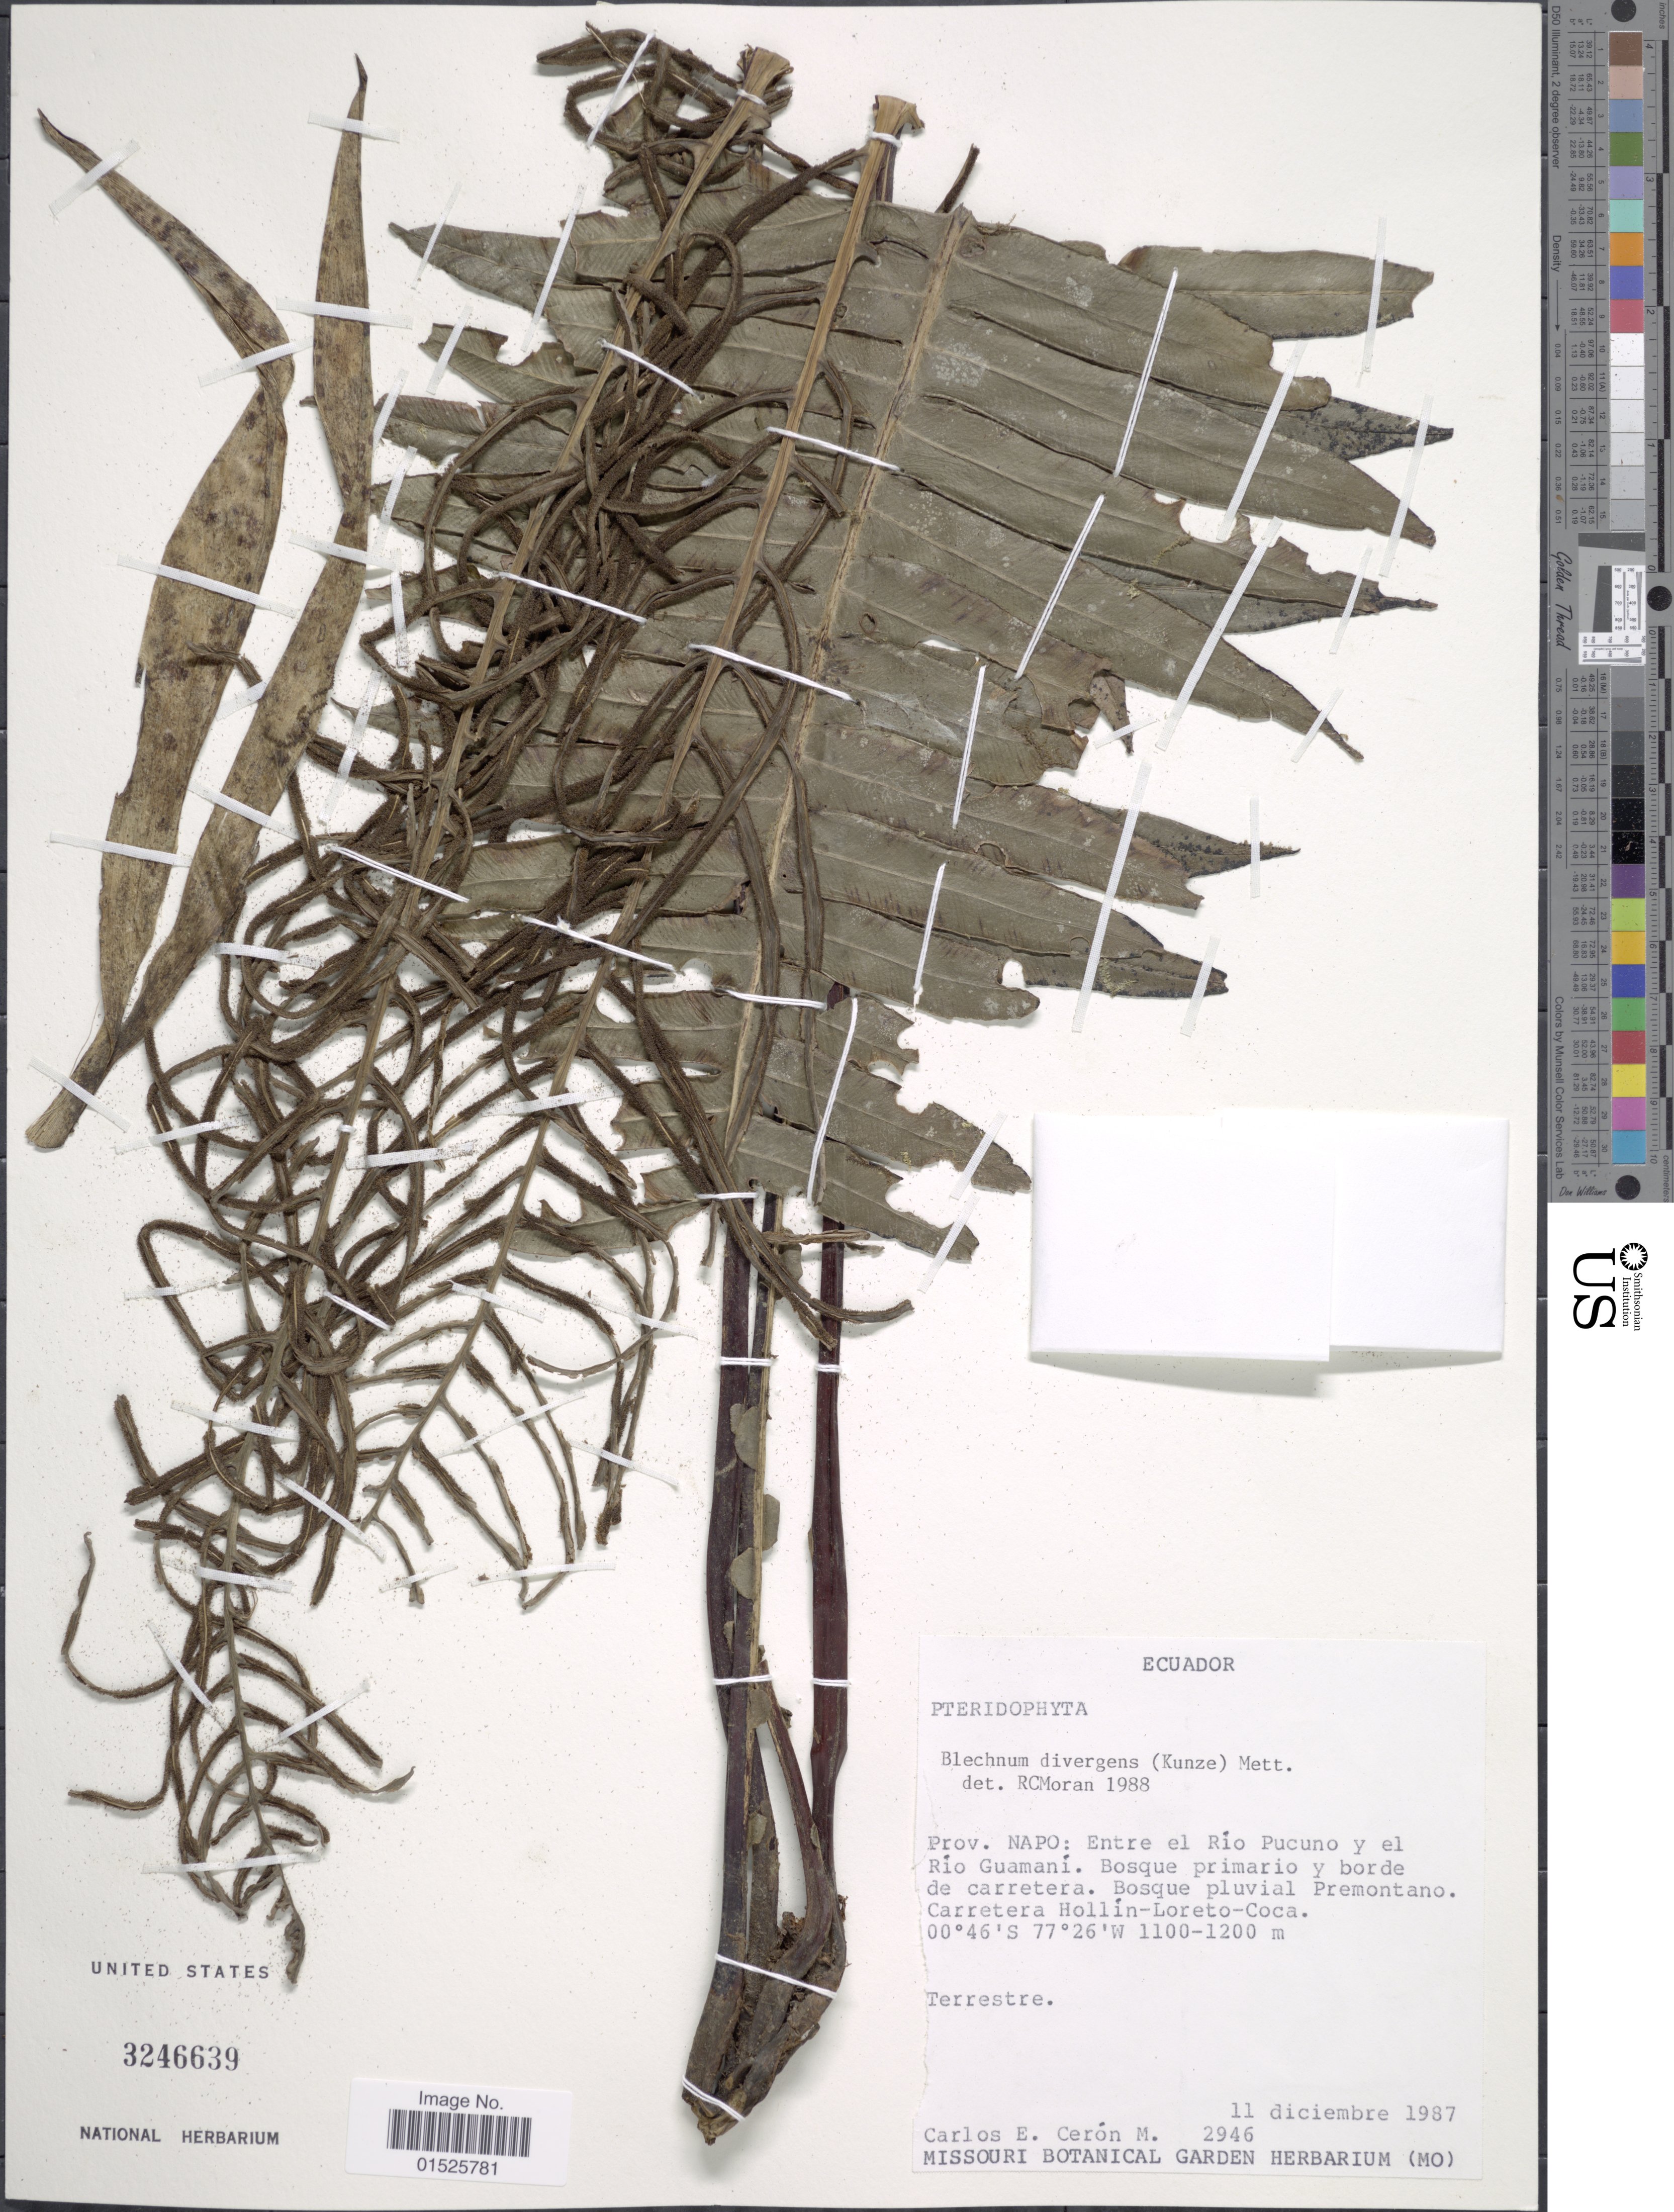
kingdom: Plantae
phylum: Tracheophyta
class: Polypodiopsida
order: Polypodiales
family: Blechnaceae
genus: Blechnum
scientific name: Blechnum divergens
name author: (Kunze) Mett.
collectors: C. E. Cerón M.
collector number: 2946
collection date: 1987-12-11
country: Ecuador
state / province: Napo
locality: Entre el Río Pucuno y el Río Guamaní. Bosque primario y borde de carretera. Bosque pluvial Premontano. Carretera Hollín-Loreto-Coca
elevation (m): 1100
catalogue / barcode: US 3246639